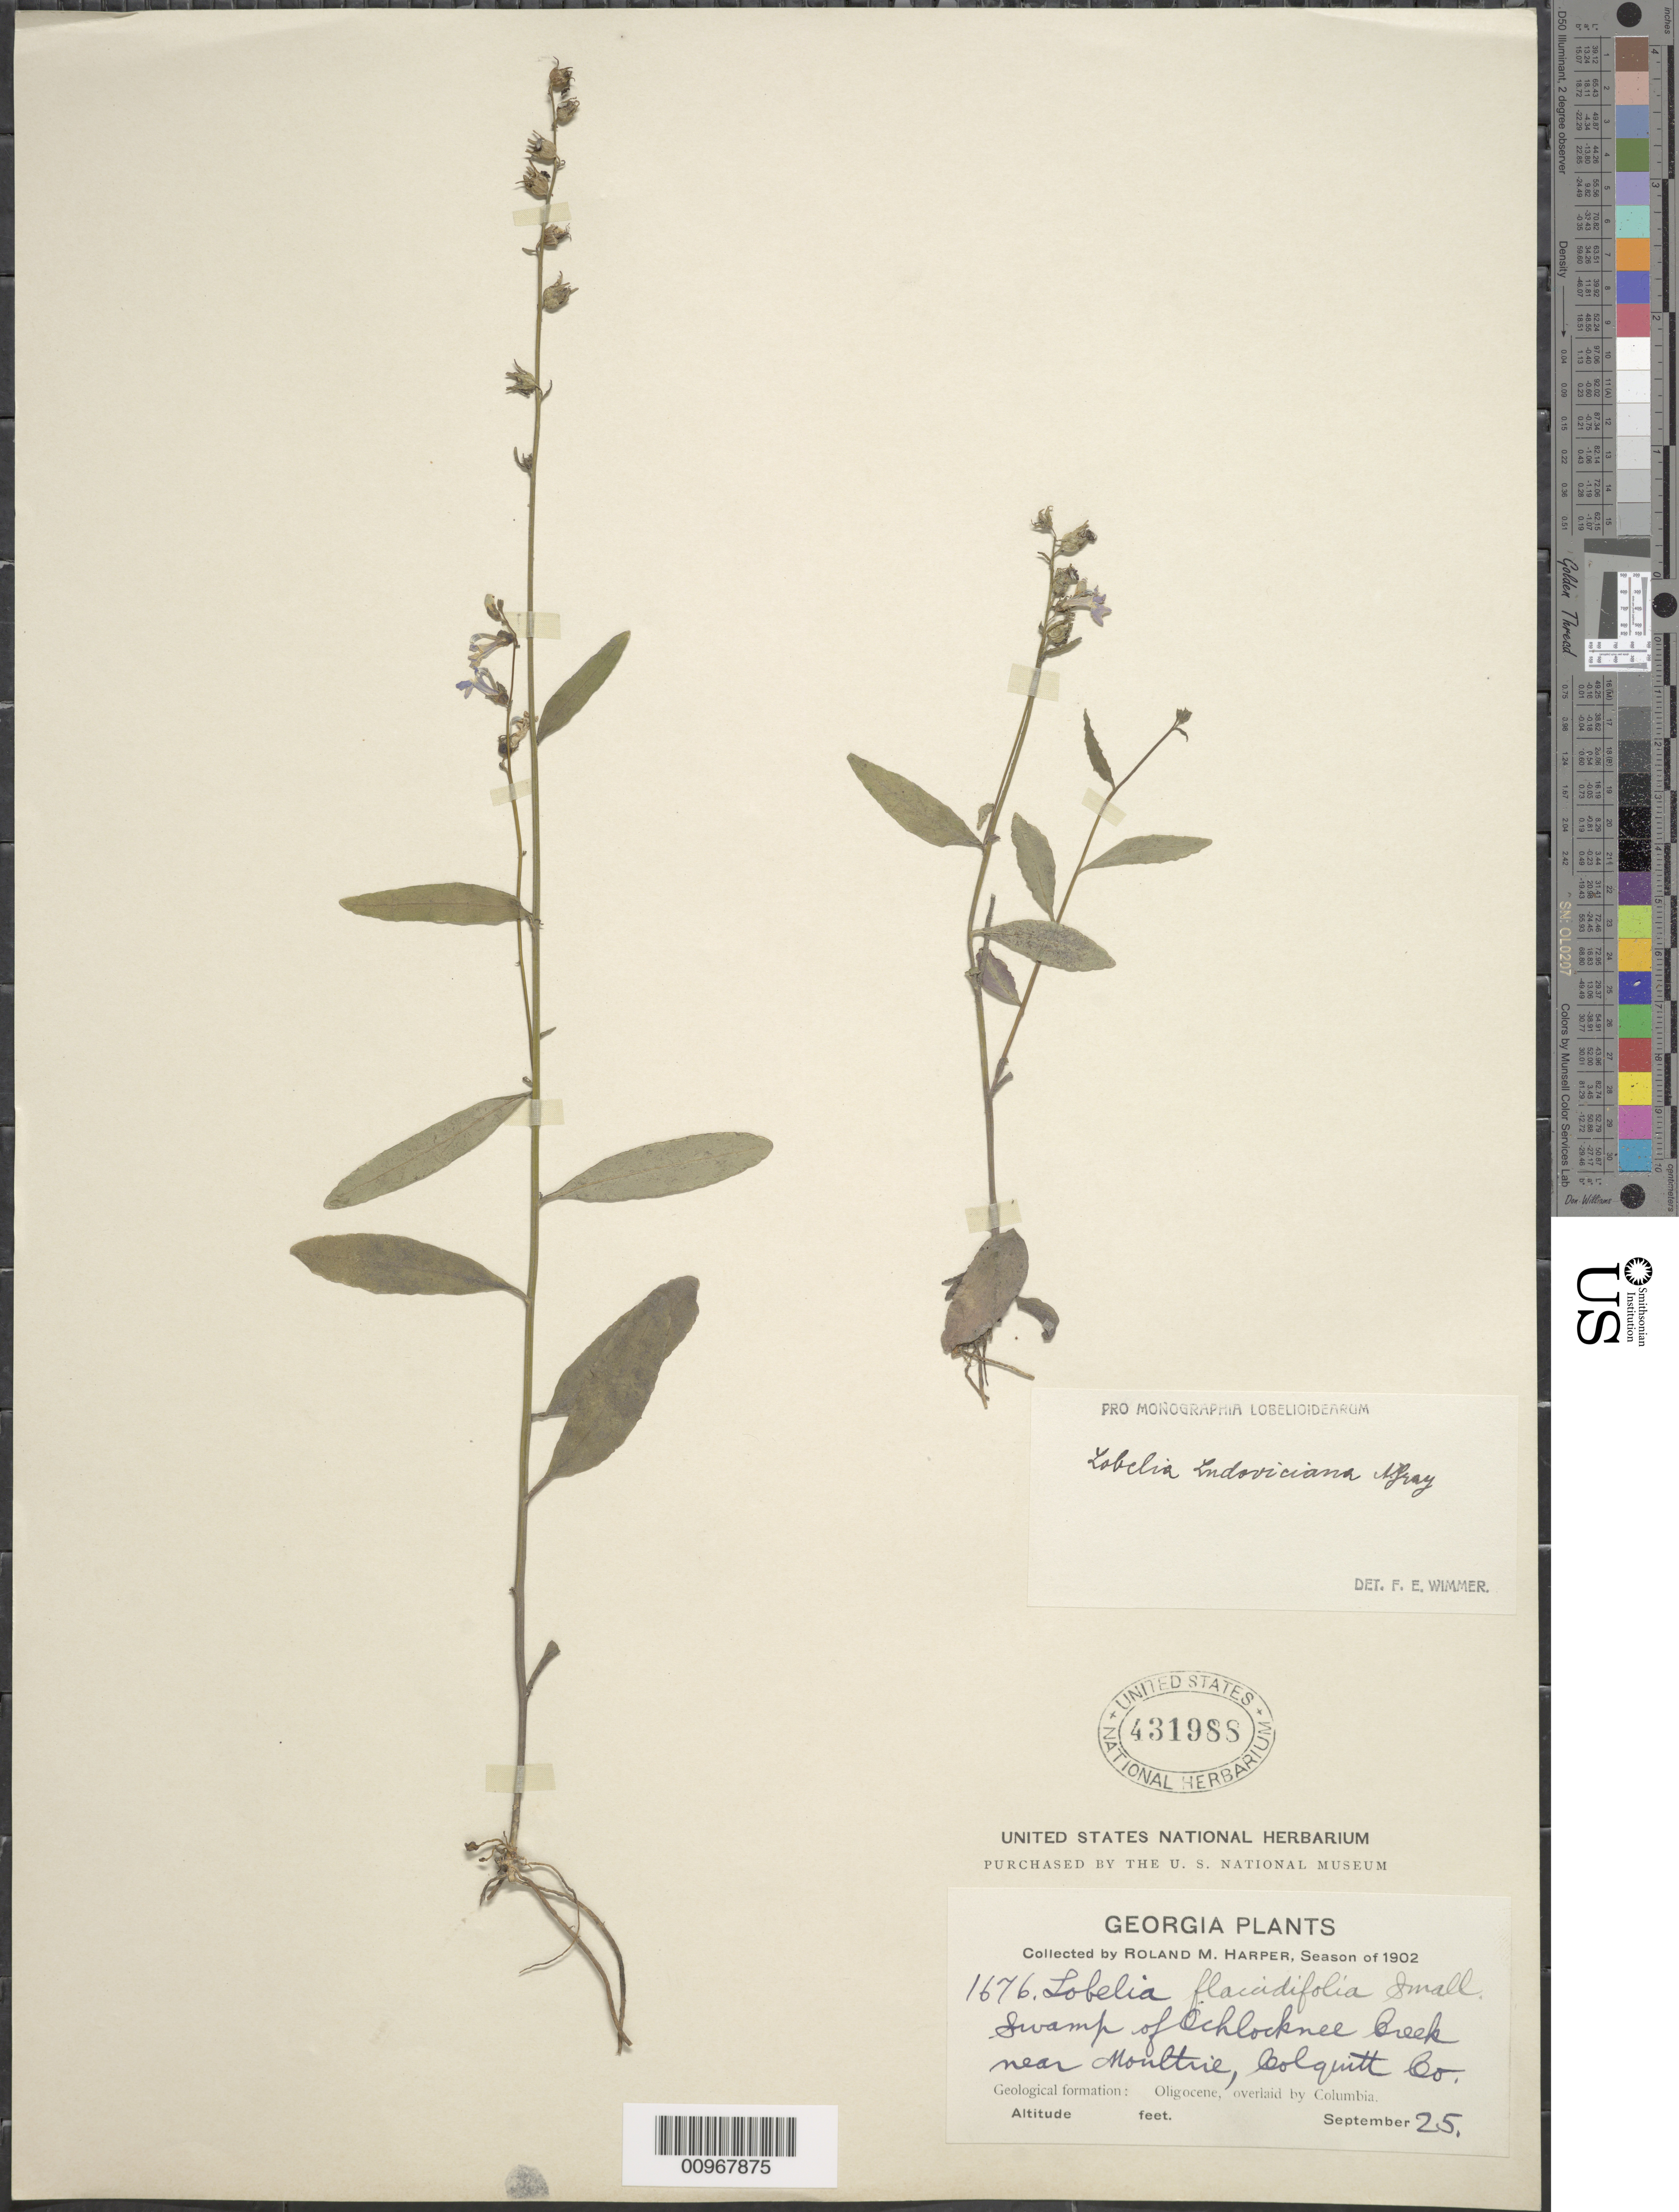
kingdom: Plantae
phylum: Tracheophyta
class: Magnoliopsida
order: Asterales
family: Campanulaceae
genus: Lobelia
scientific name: Lobelia ludoviciana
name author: Alph. Wood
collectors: R. M. Harper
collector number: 1676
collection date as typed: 25 Sep 1902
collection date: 1902-09-25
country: United States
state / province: Georgia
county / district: Colquitt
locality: Near Moultrie. Ochlocknee Creek.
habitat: swamp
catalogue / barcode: US 431988